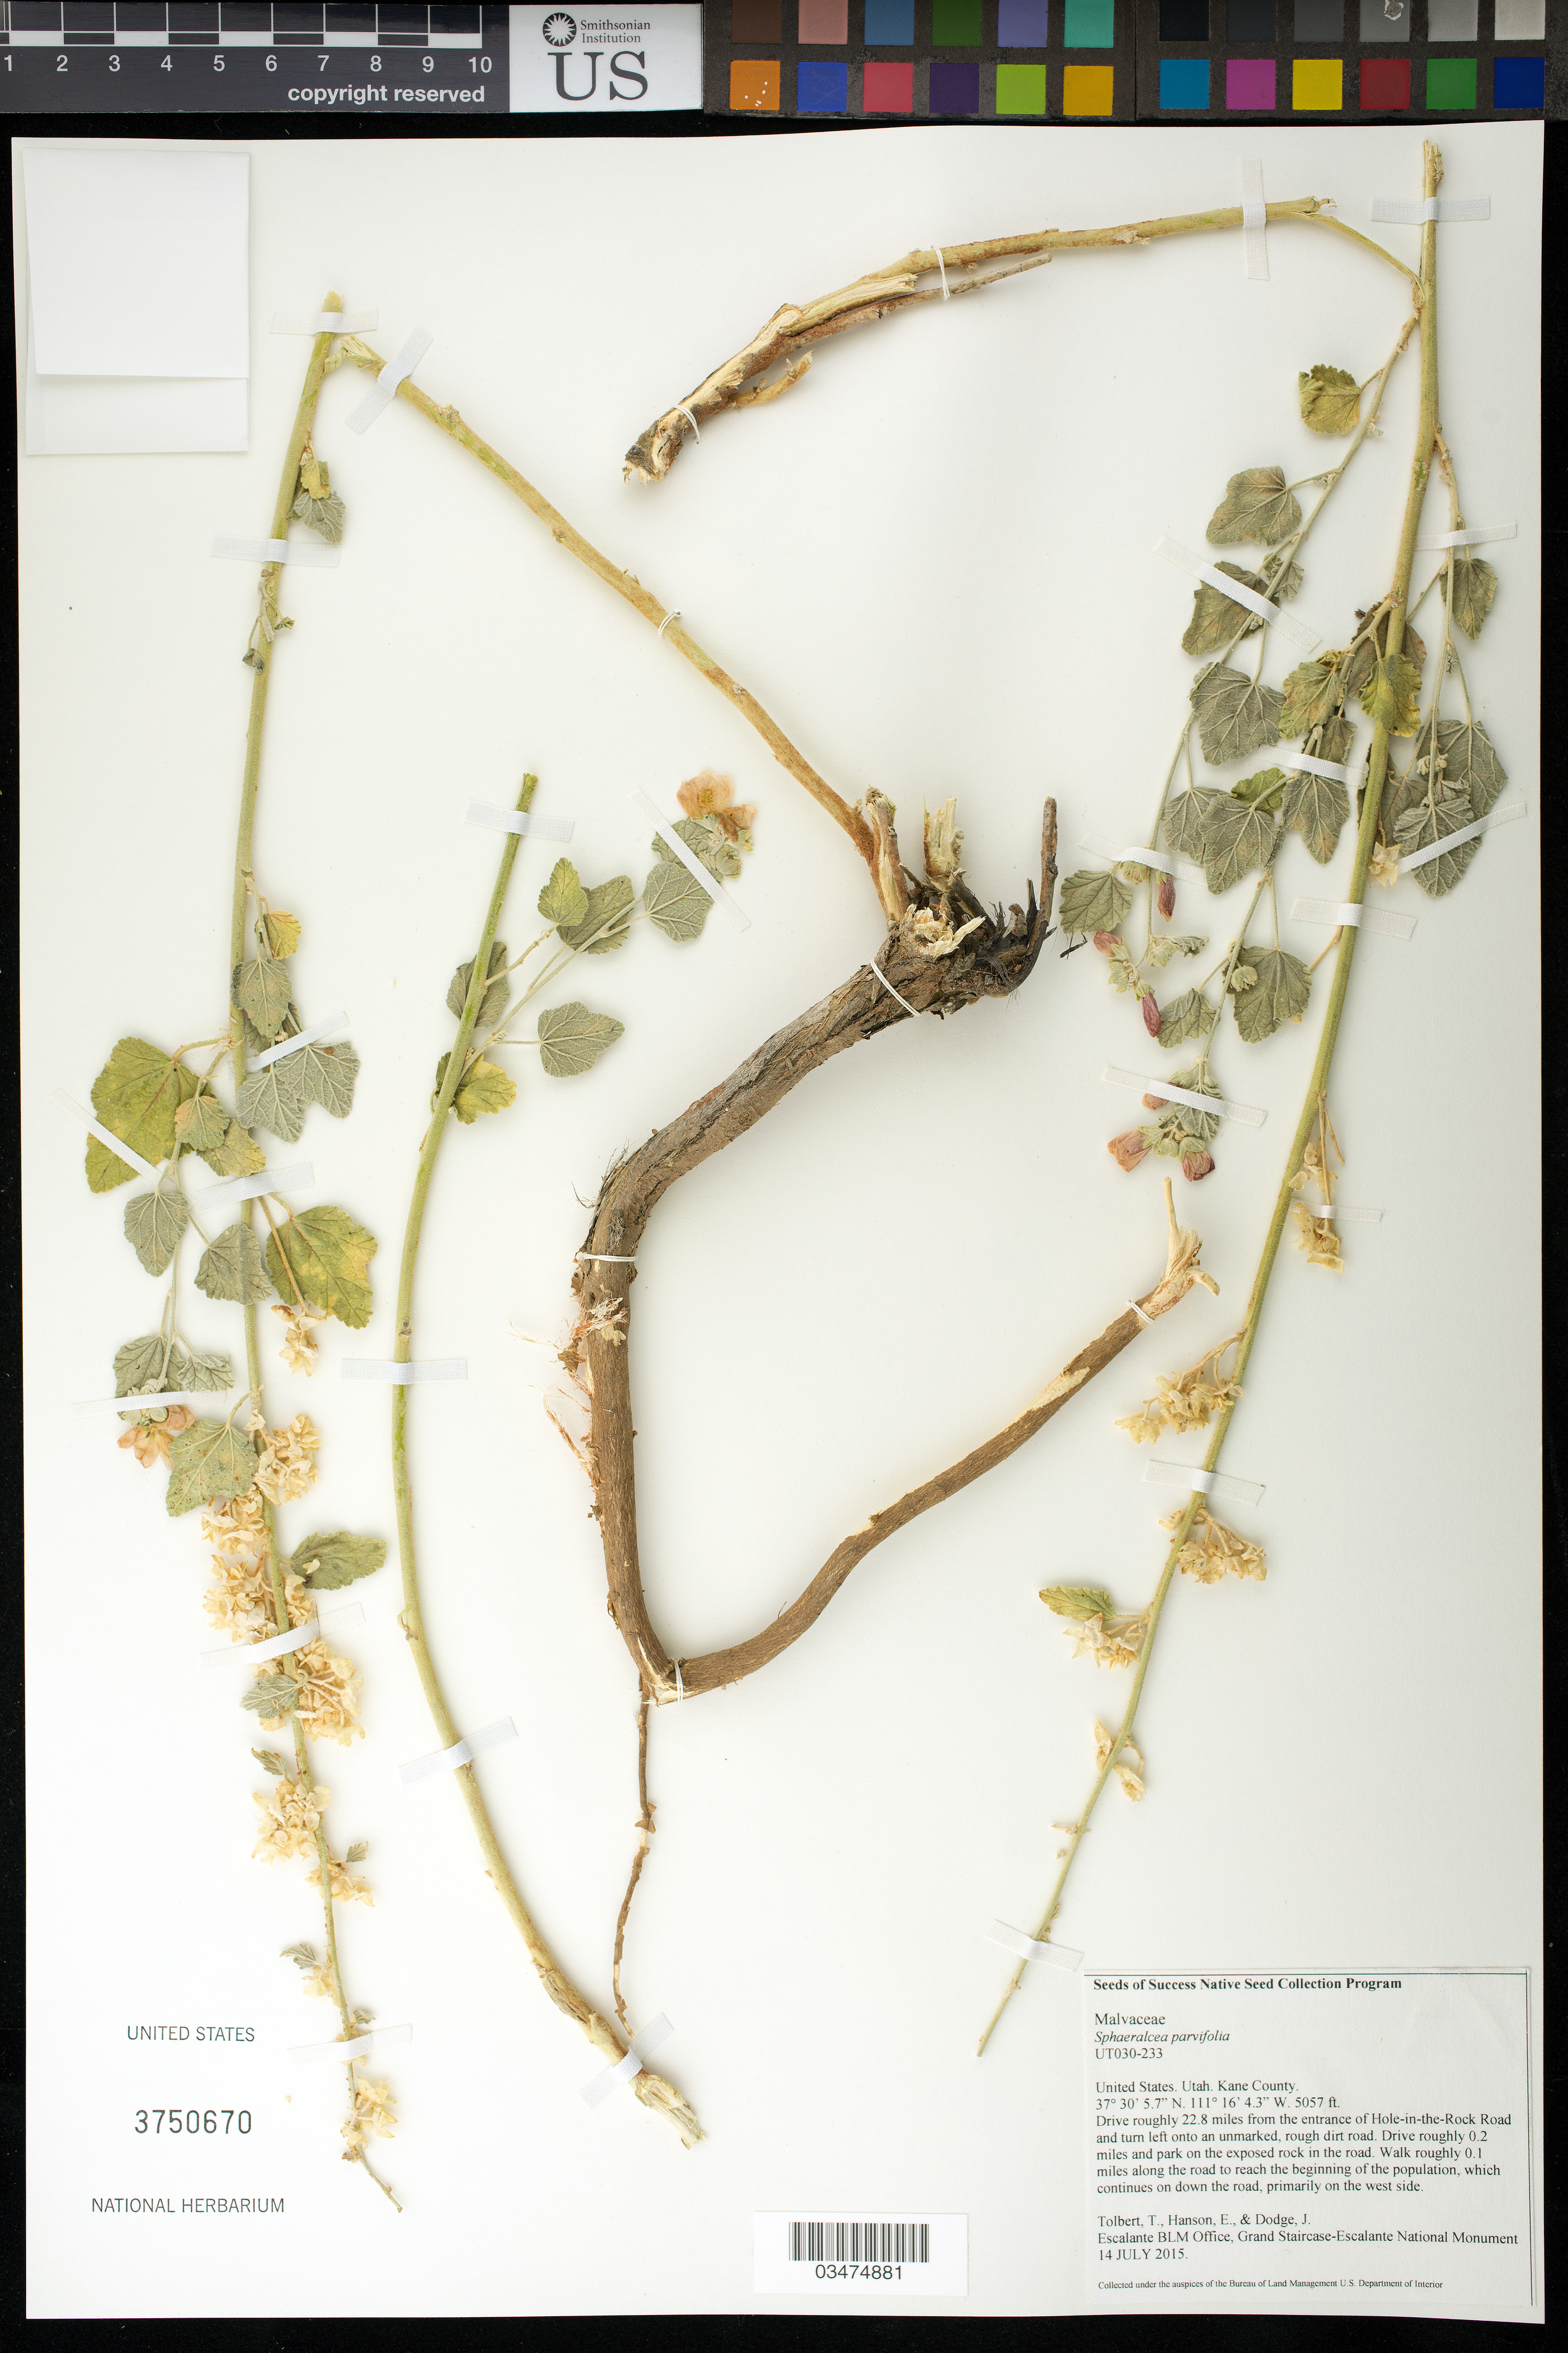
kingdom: Plantae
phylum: Tracheophyta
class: Magnoliopsida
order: Malvales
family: Malvaceae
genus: Sphaeralcea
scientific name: Sphaeralcea parvifolia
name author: A. Nelson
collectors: T. Tolbert, J. Dodge & E. Hanson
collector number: UT030-233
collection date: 2015-07-14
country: United States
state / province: Utah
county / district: Kane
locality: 22.8 mi. from the entrance of Hole-in-the Rock Rd.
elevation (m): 1541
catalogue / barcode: US 3750670